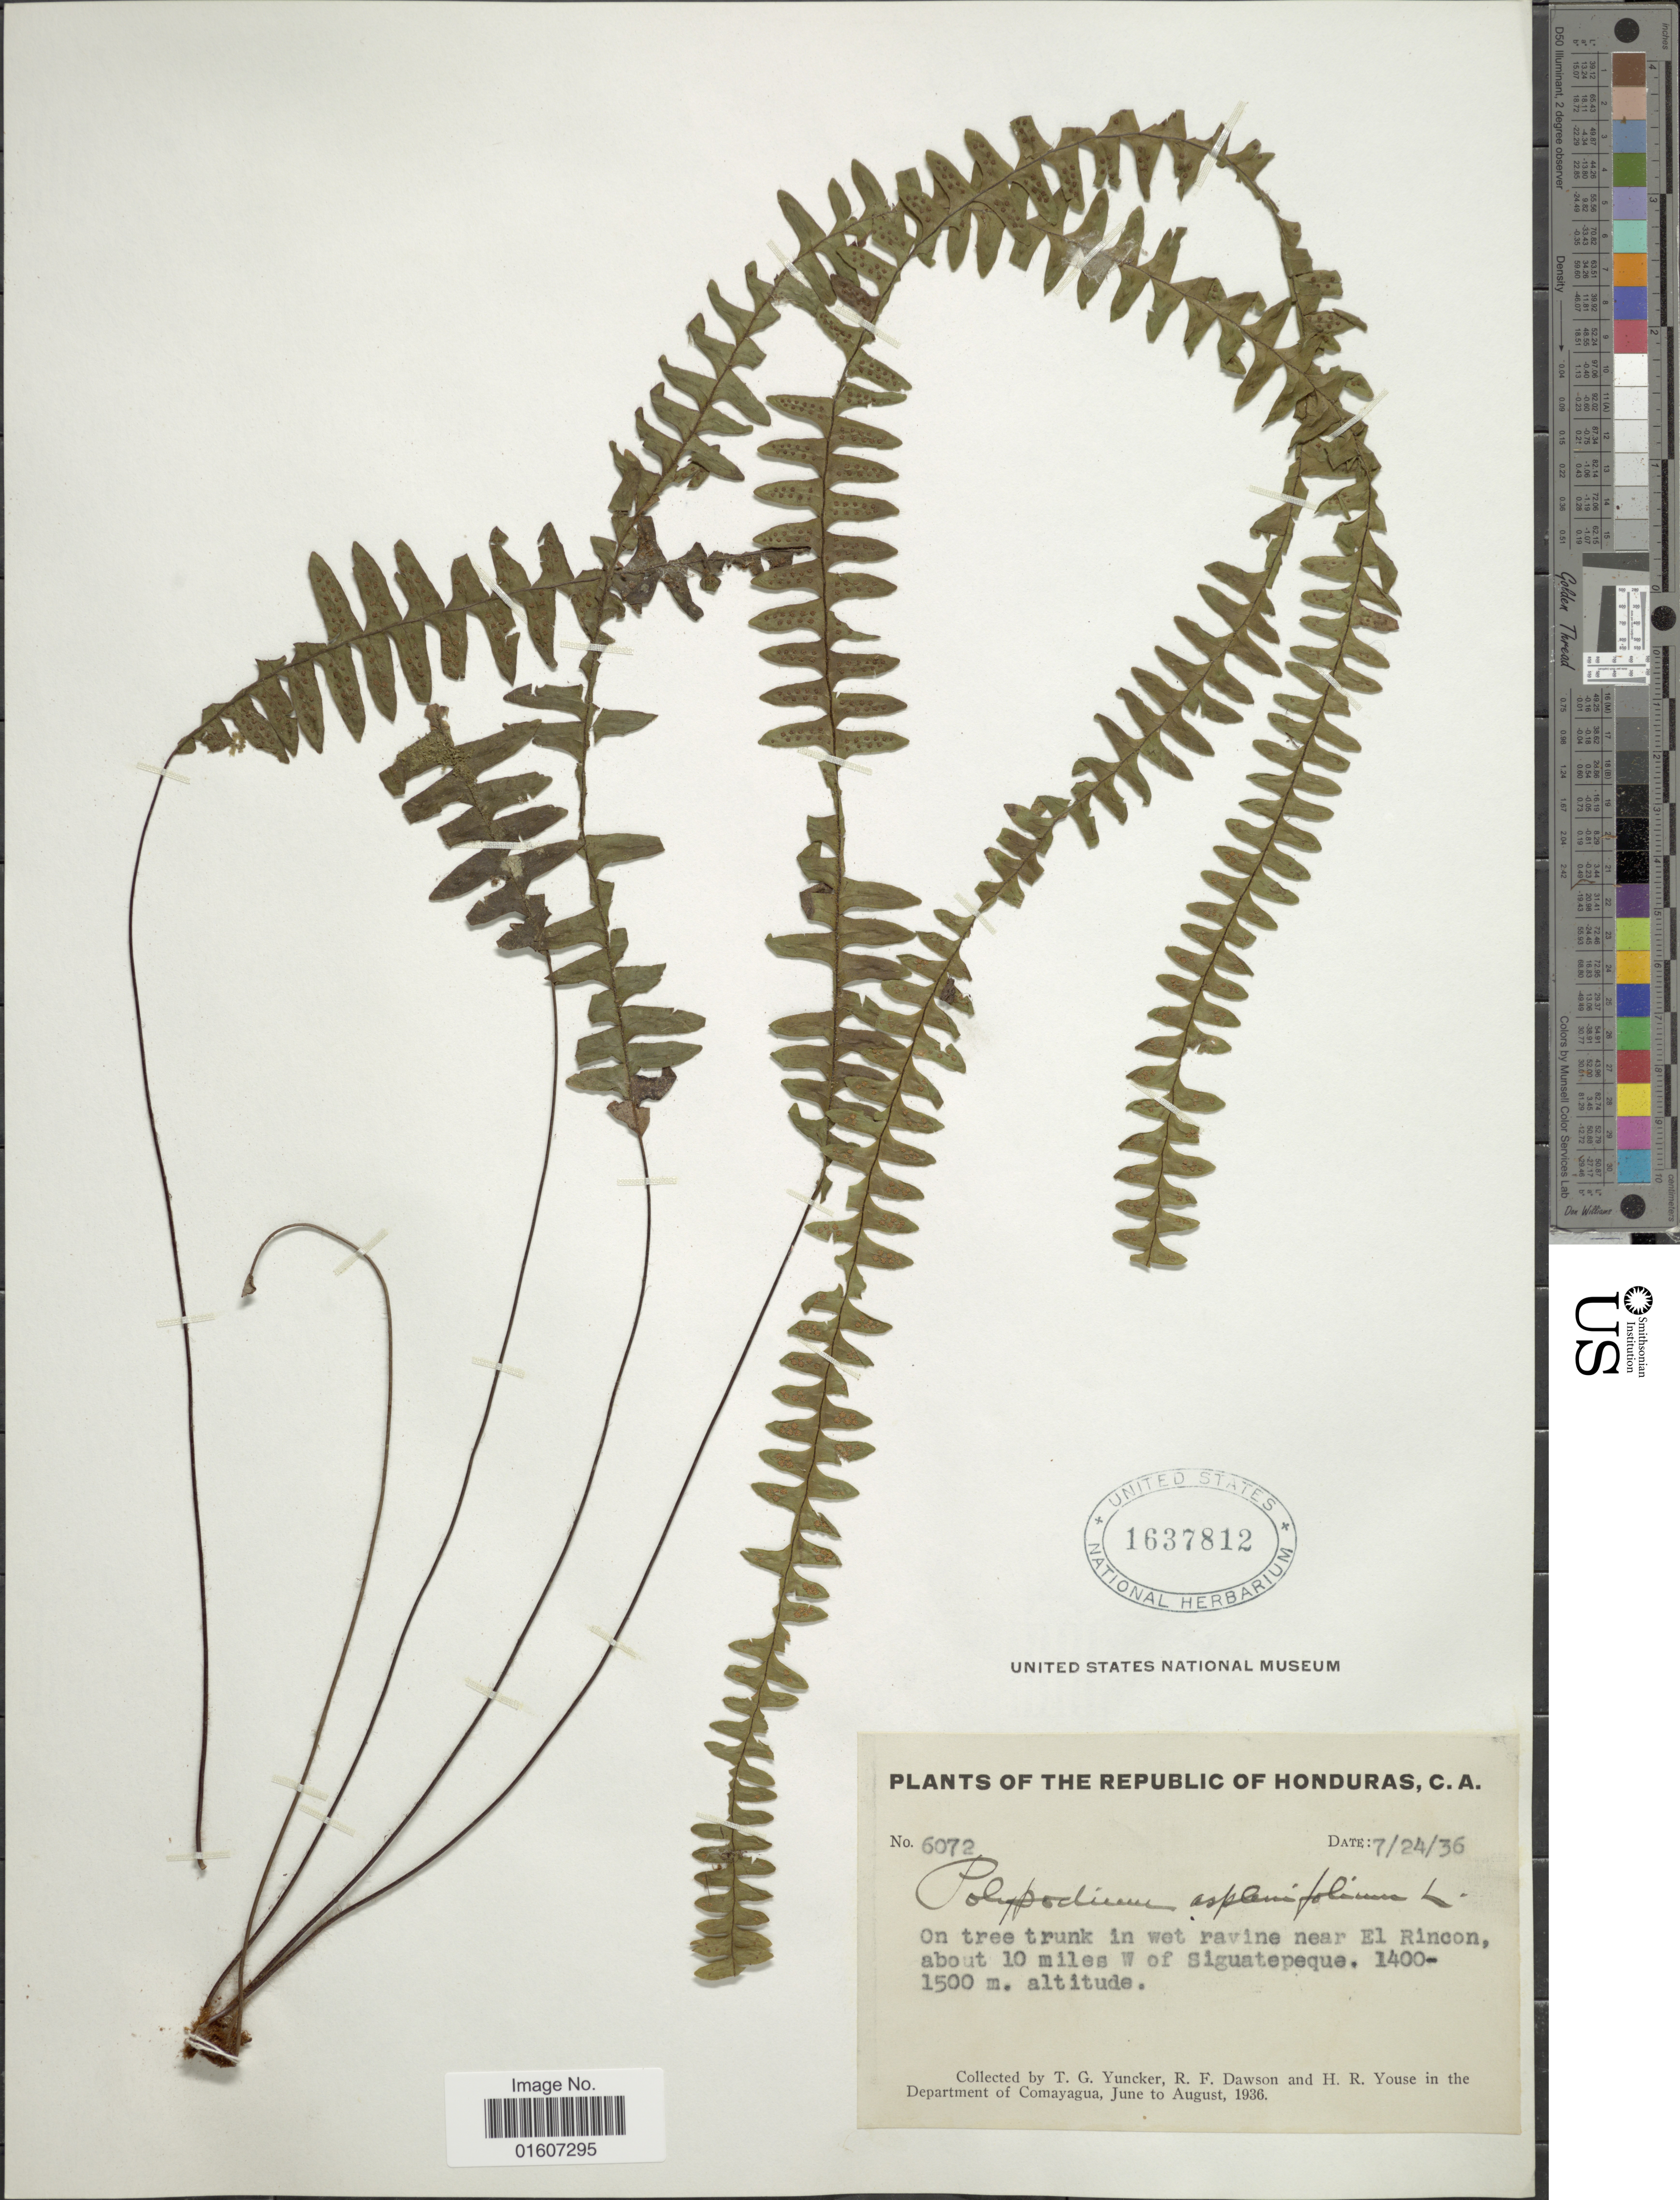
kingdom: Plantae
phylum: Tracheophyta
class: Polypodiopsida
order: Polypodiales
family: Polypodiaceae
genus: Terpsichore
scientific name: Terpsichore asplenifolia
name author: (L.) A.R. Sm.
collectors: T. G. Yuncker & H. Youse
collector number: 6072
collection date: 1936-07-24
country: Honduras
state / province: Comayagua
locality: On tree trunk in wet ravine near El Rincon, about 10 miles W of Siguatepque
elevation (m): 1400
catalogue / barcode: US 1637812